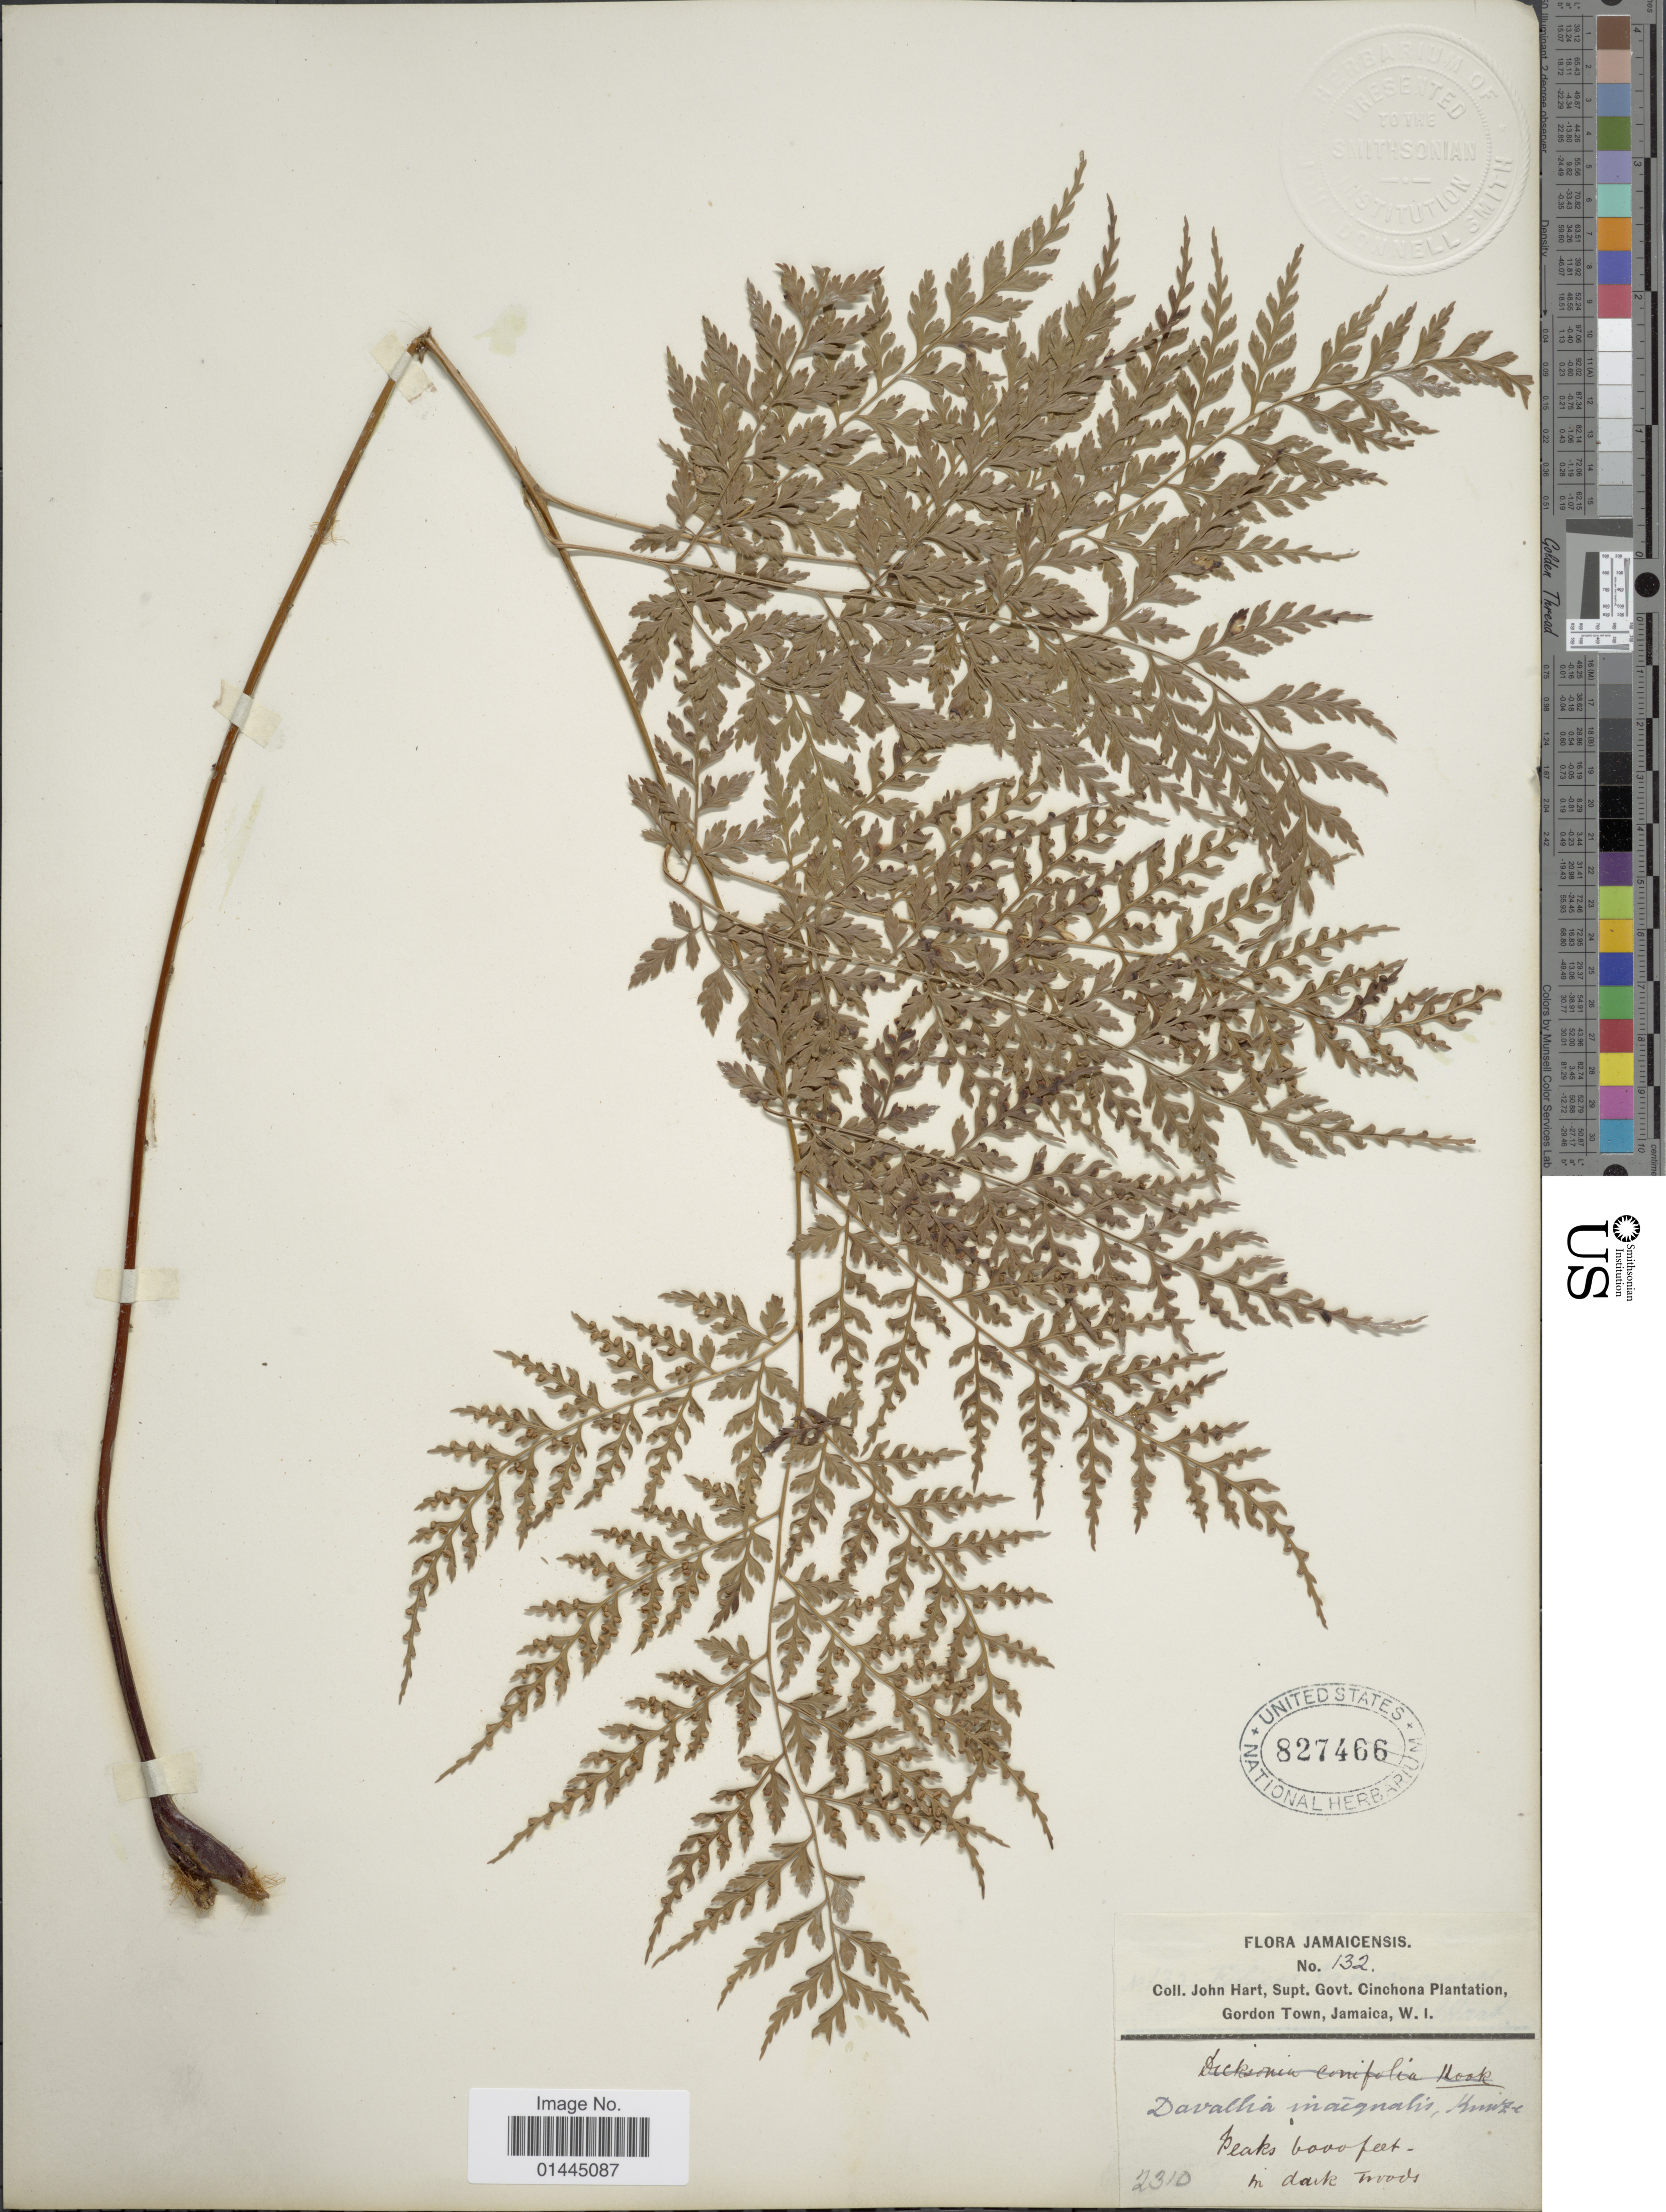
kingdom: Plantae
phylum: Tracheophyta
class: Polypodiopsida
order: Cyatheales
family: Culcitaceae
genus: Culcita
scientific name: Culcita coniifolia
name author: (Hook.) Maxon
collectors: J. H. Hart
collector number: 132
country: Jamaica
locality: Dark woods, peaks.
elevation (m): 1829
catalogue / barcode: US 827466